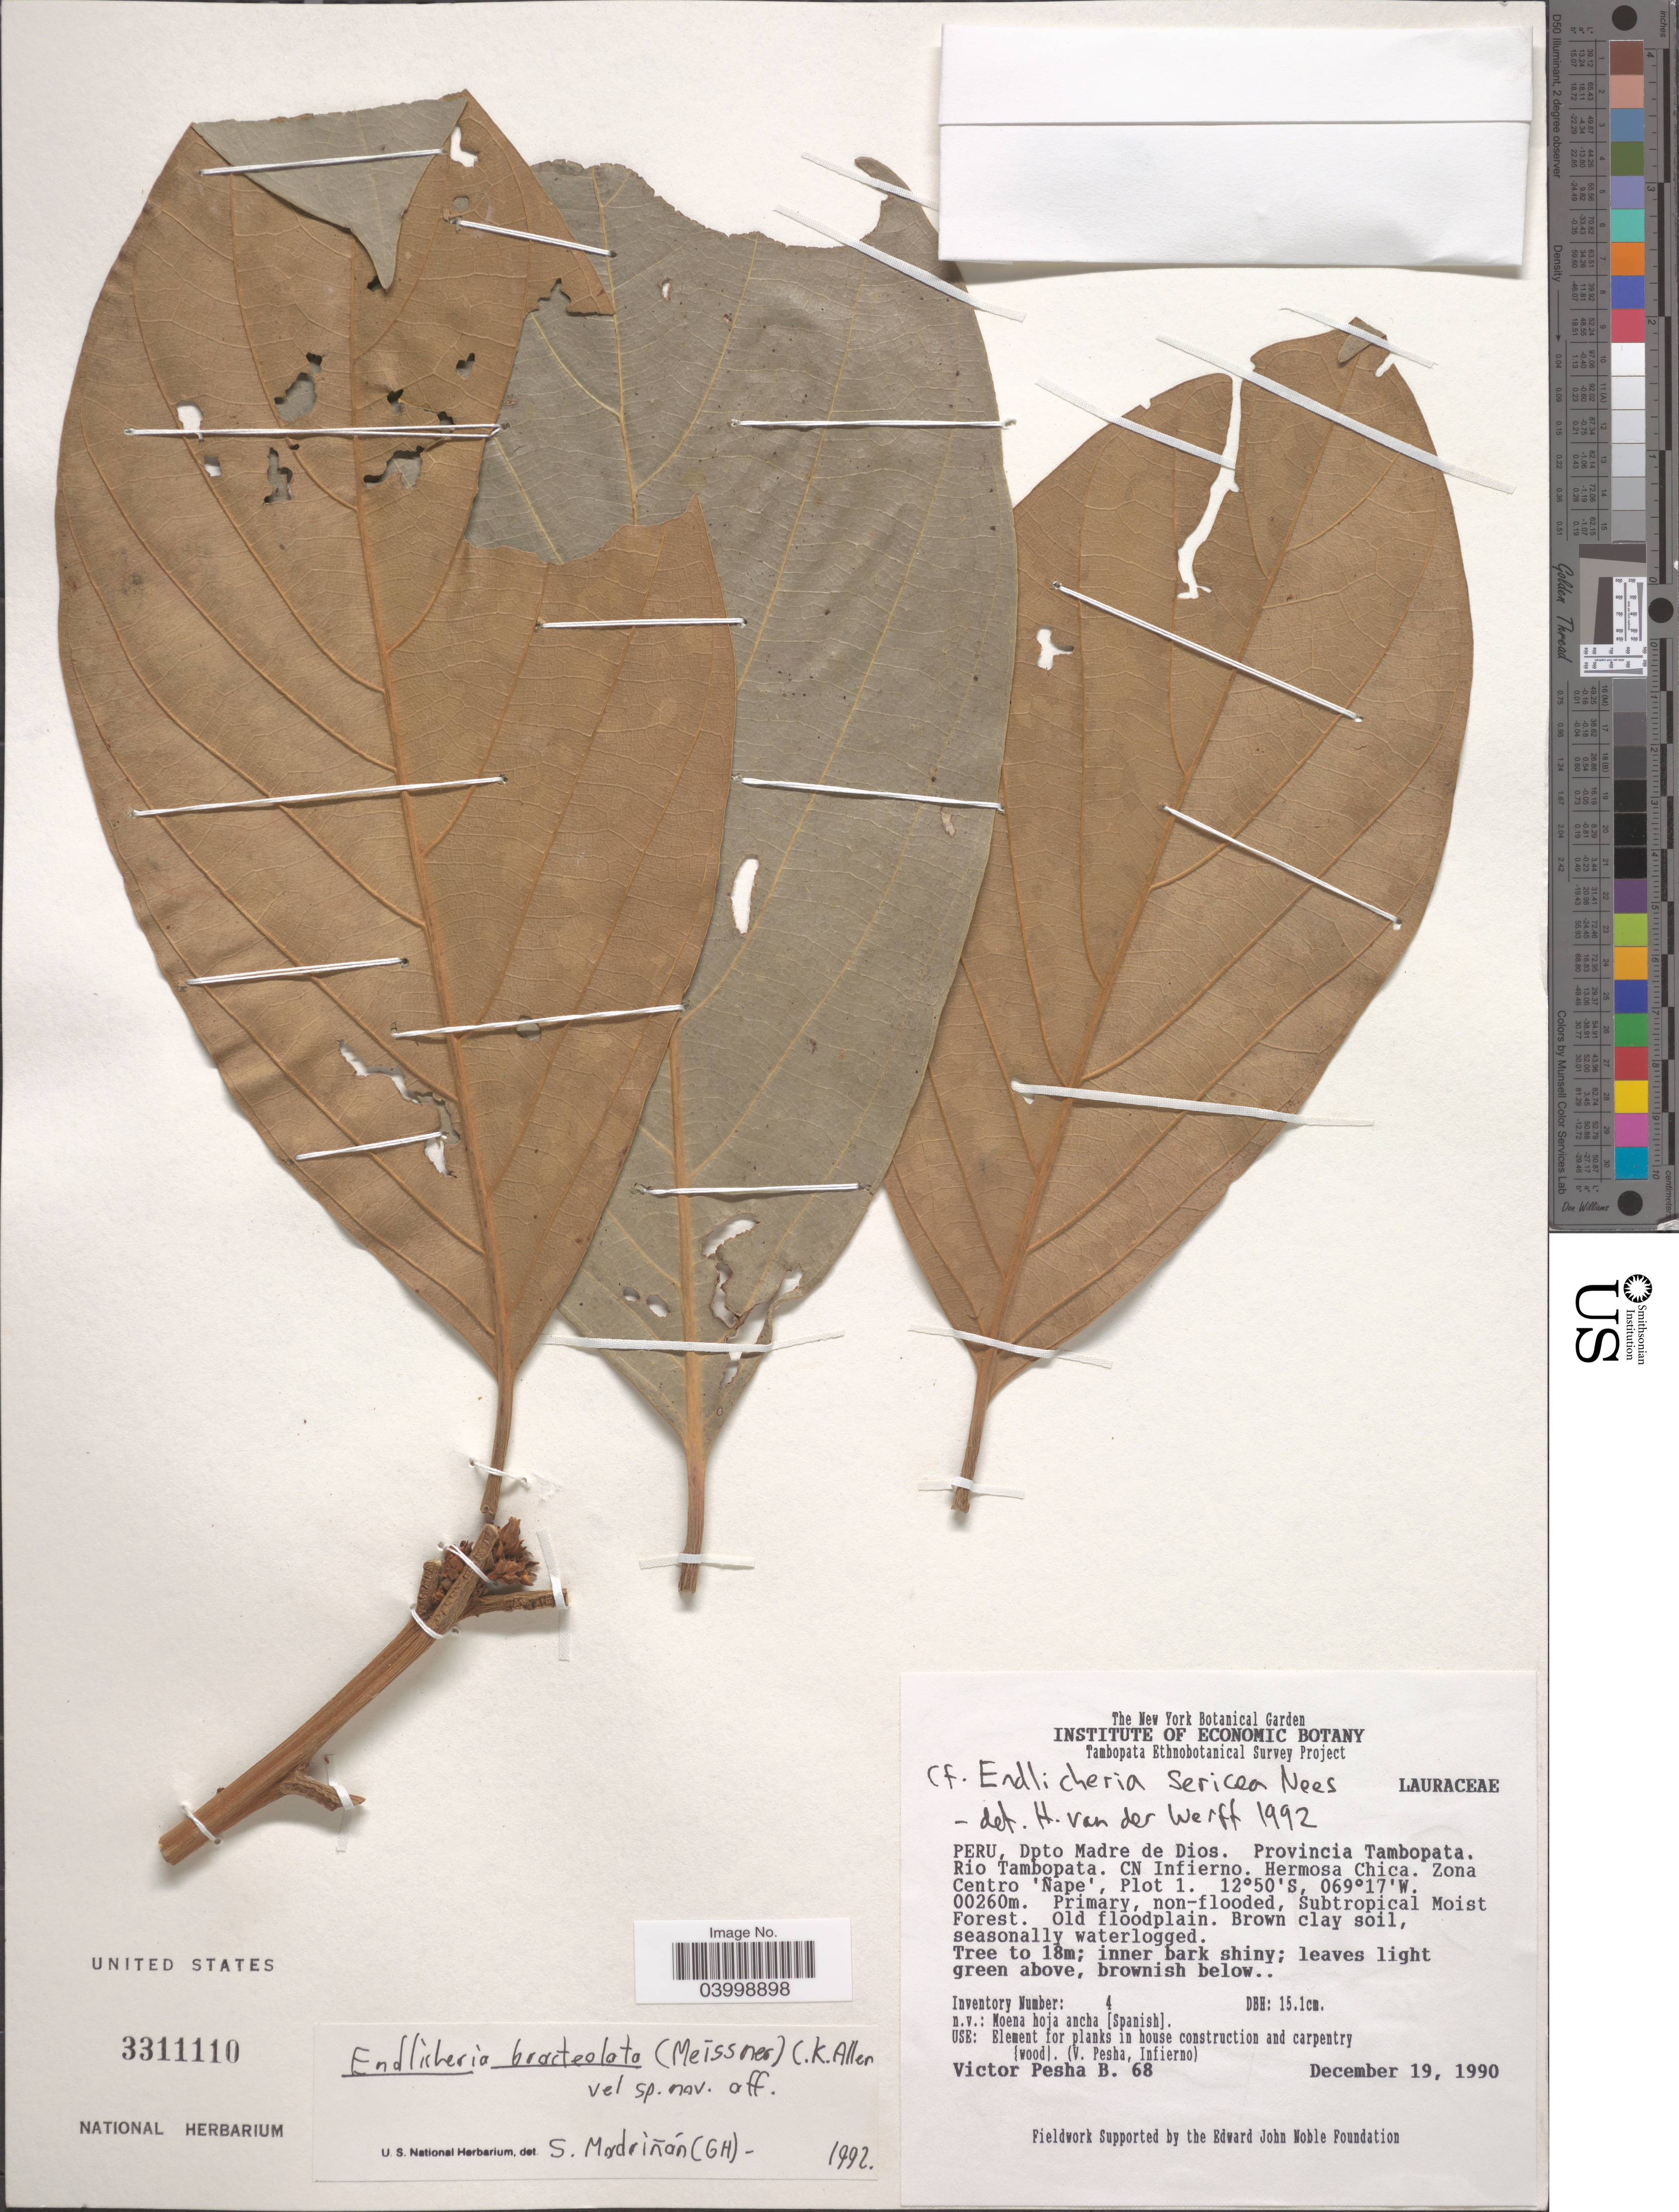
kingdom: Plantae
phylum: Tracheophyta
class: Magnoliopsida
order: Laurales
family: Lauraceae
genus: Endlicheria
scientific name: Endlicheria bracteolata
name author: (Meisn.) C.K. Allen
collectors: V. Pesha B.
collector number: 68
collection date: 1990-12-19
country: Peru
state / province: Madre de Dios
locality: Dpto. Madre de Dios. Provincia Tambopata. Rio Tambopata. CN Infierno. Hermosa Chica. Zona Centro 'Nape', Plot 1. Subtropical Moist Forest.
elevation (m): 260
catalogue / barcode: US 3311110